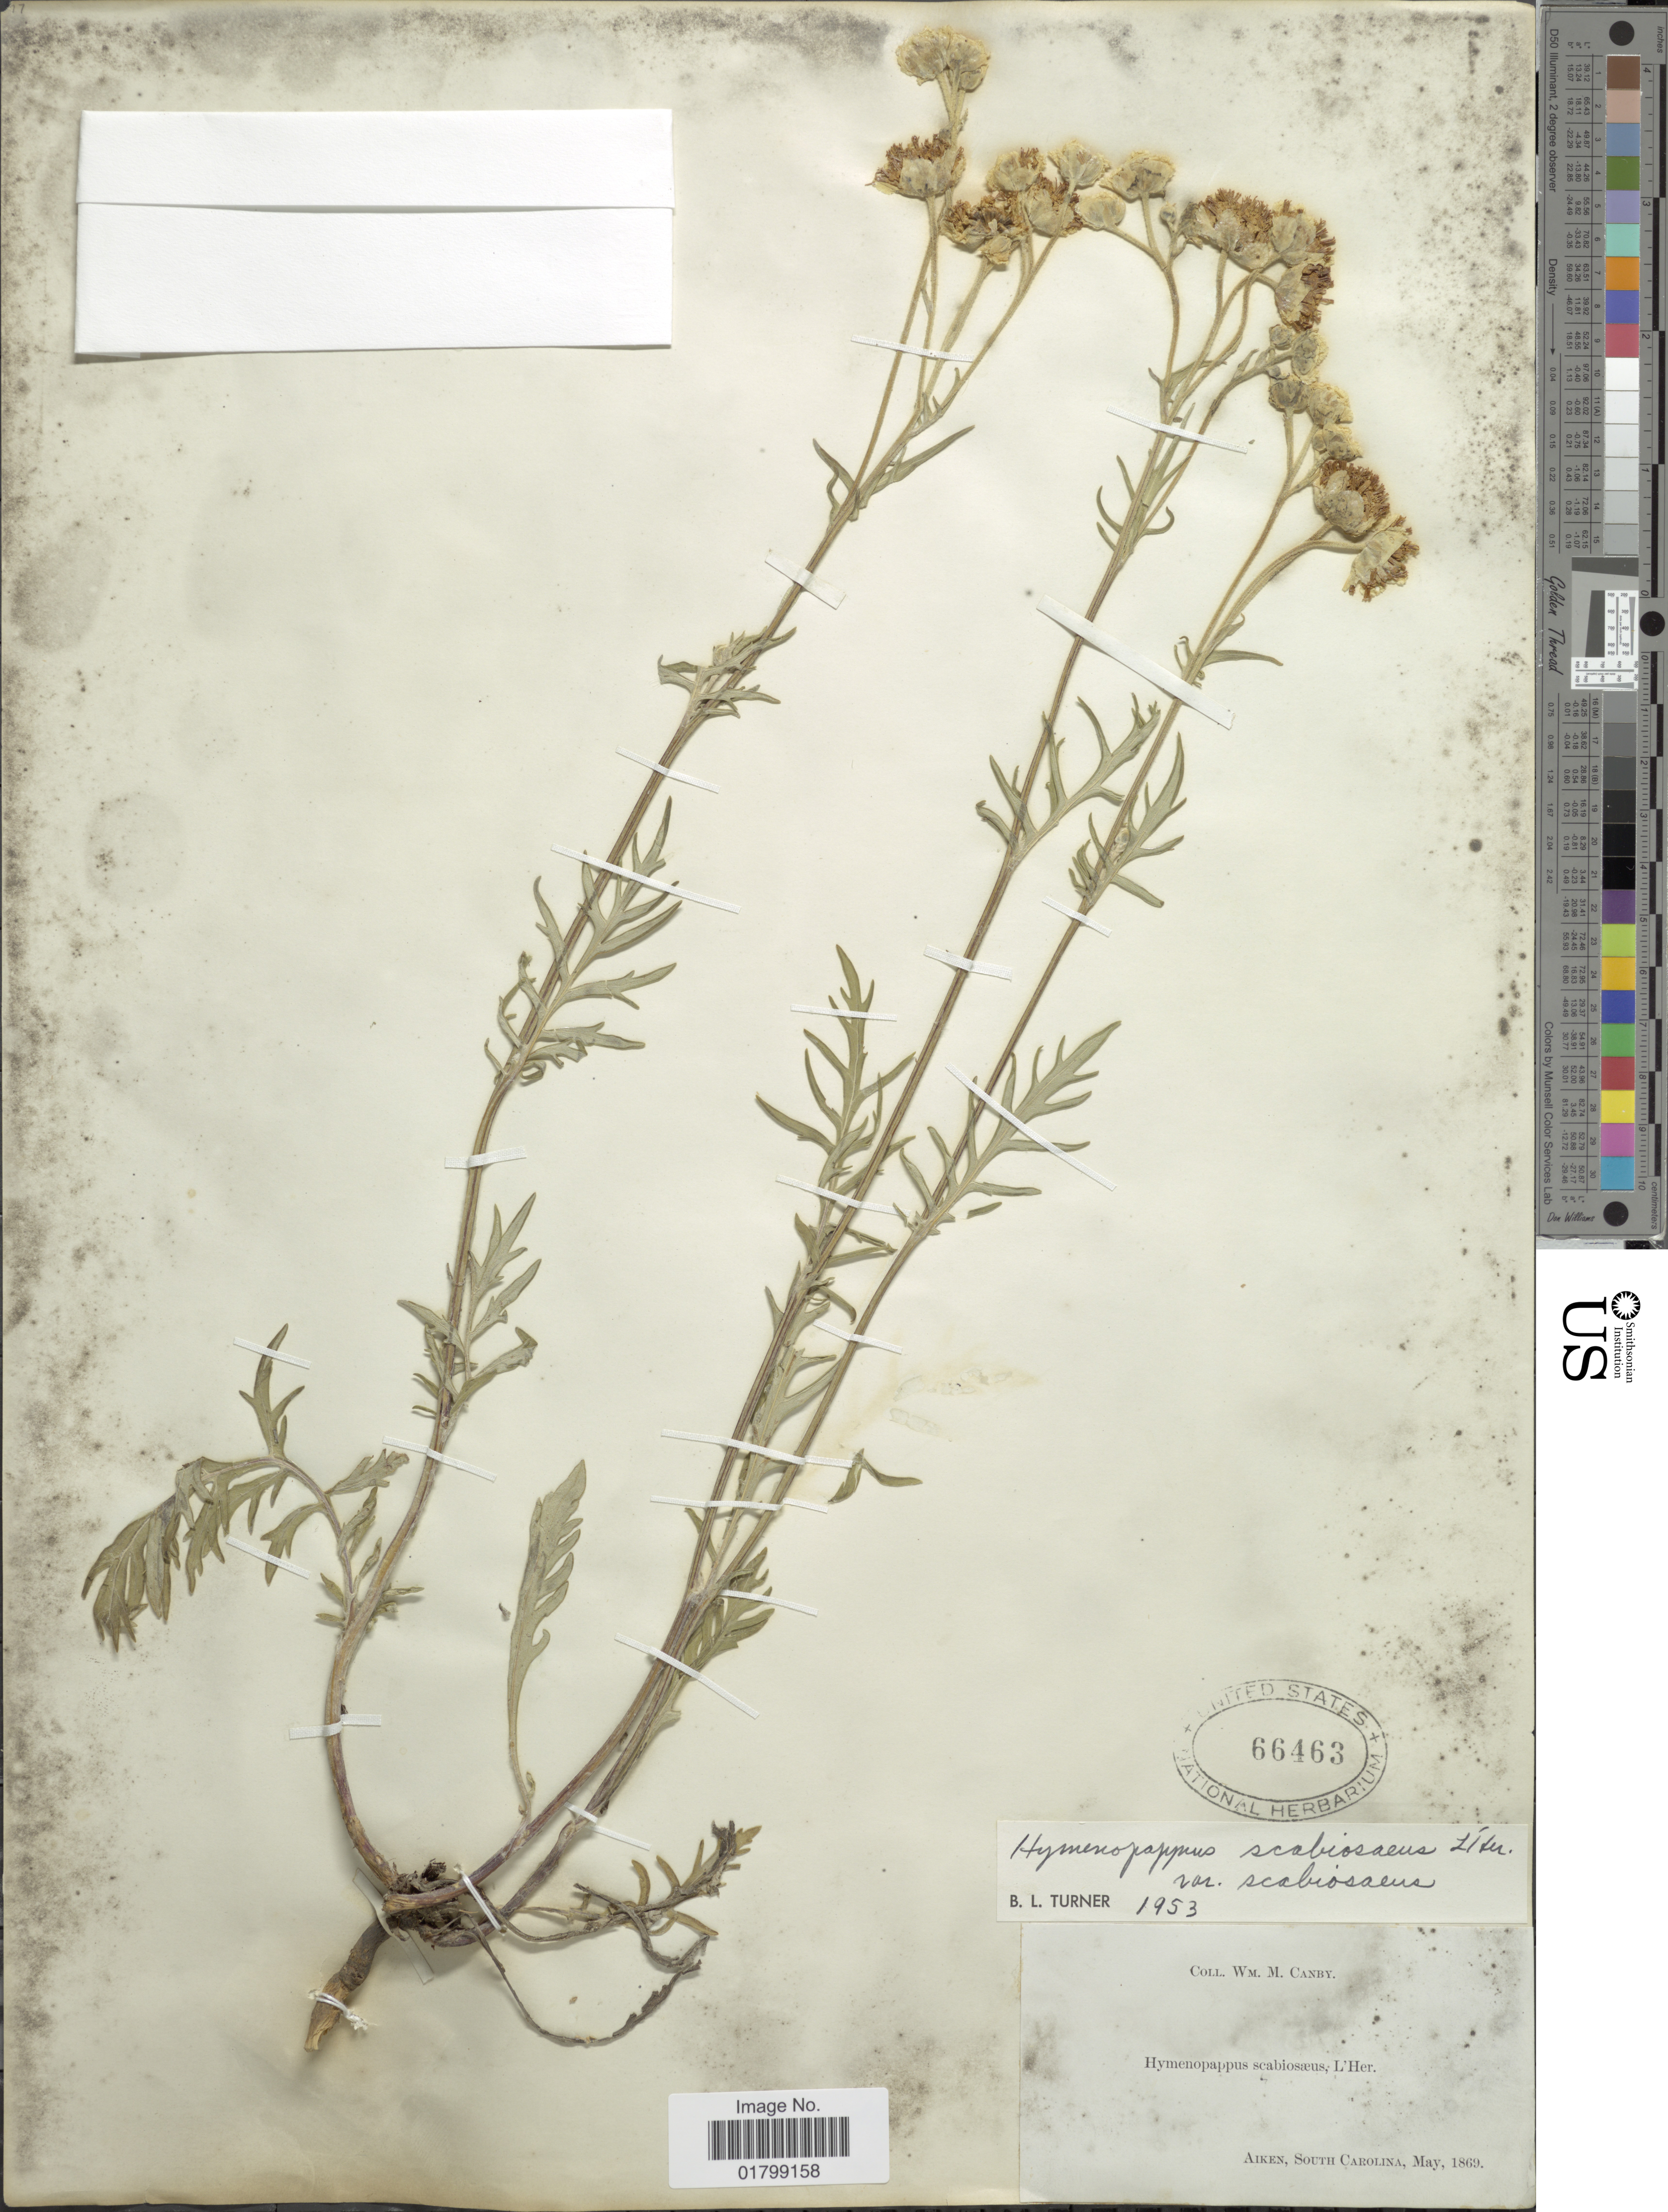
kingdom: Plantae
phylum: Tracheophyta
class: Magnoliopsida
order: Asterales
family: Asteraceae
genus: Hymenopappus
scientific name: Hymenopappus scabiosaeus var. scabiosaeus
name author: L'Hér.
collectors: W. M. Canby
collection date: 1869-05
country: United States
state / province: South Carolina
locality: Aiken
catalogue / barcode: US 66463